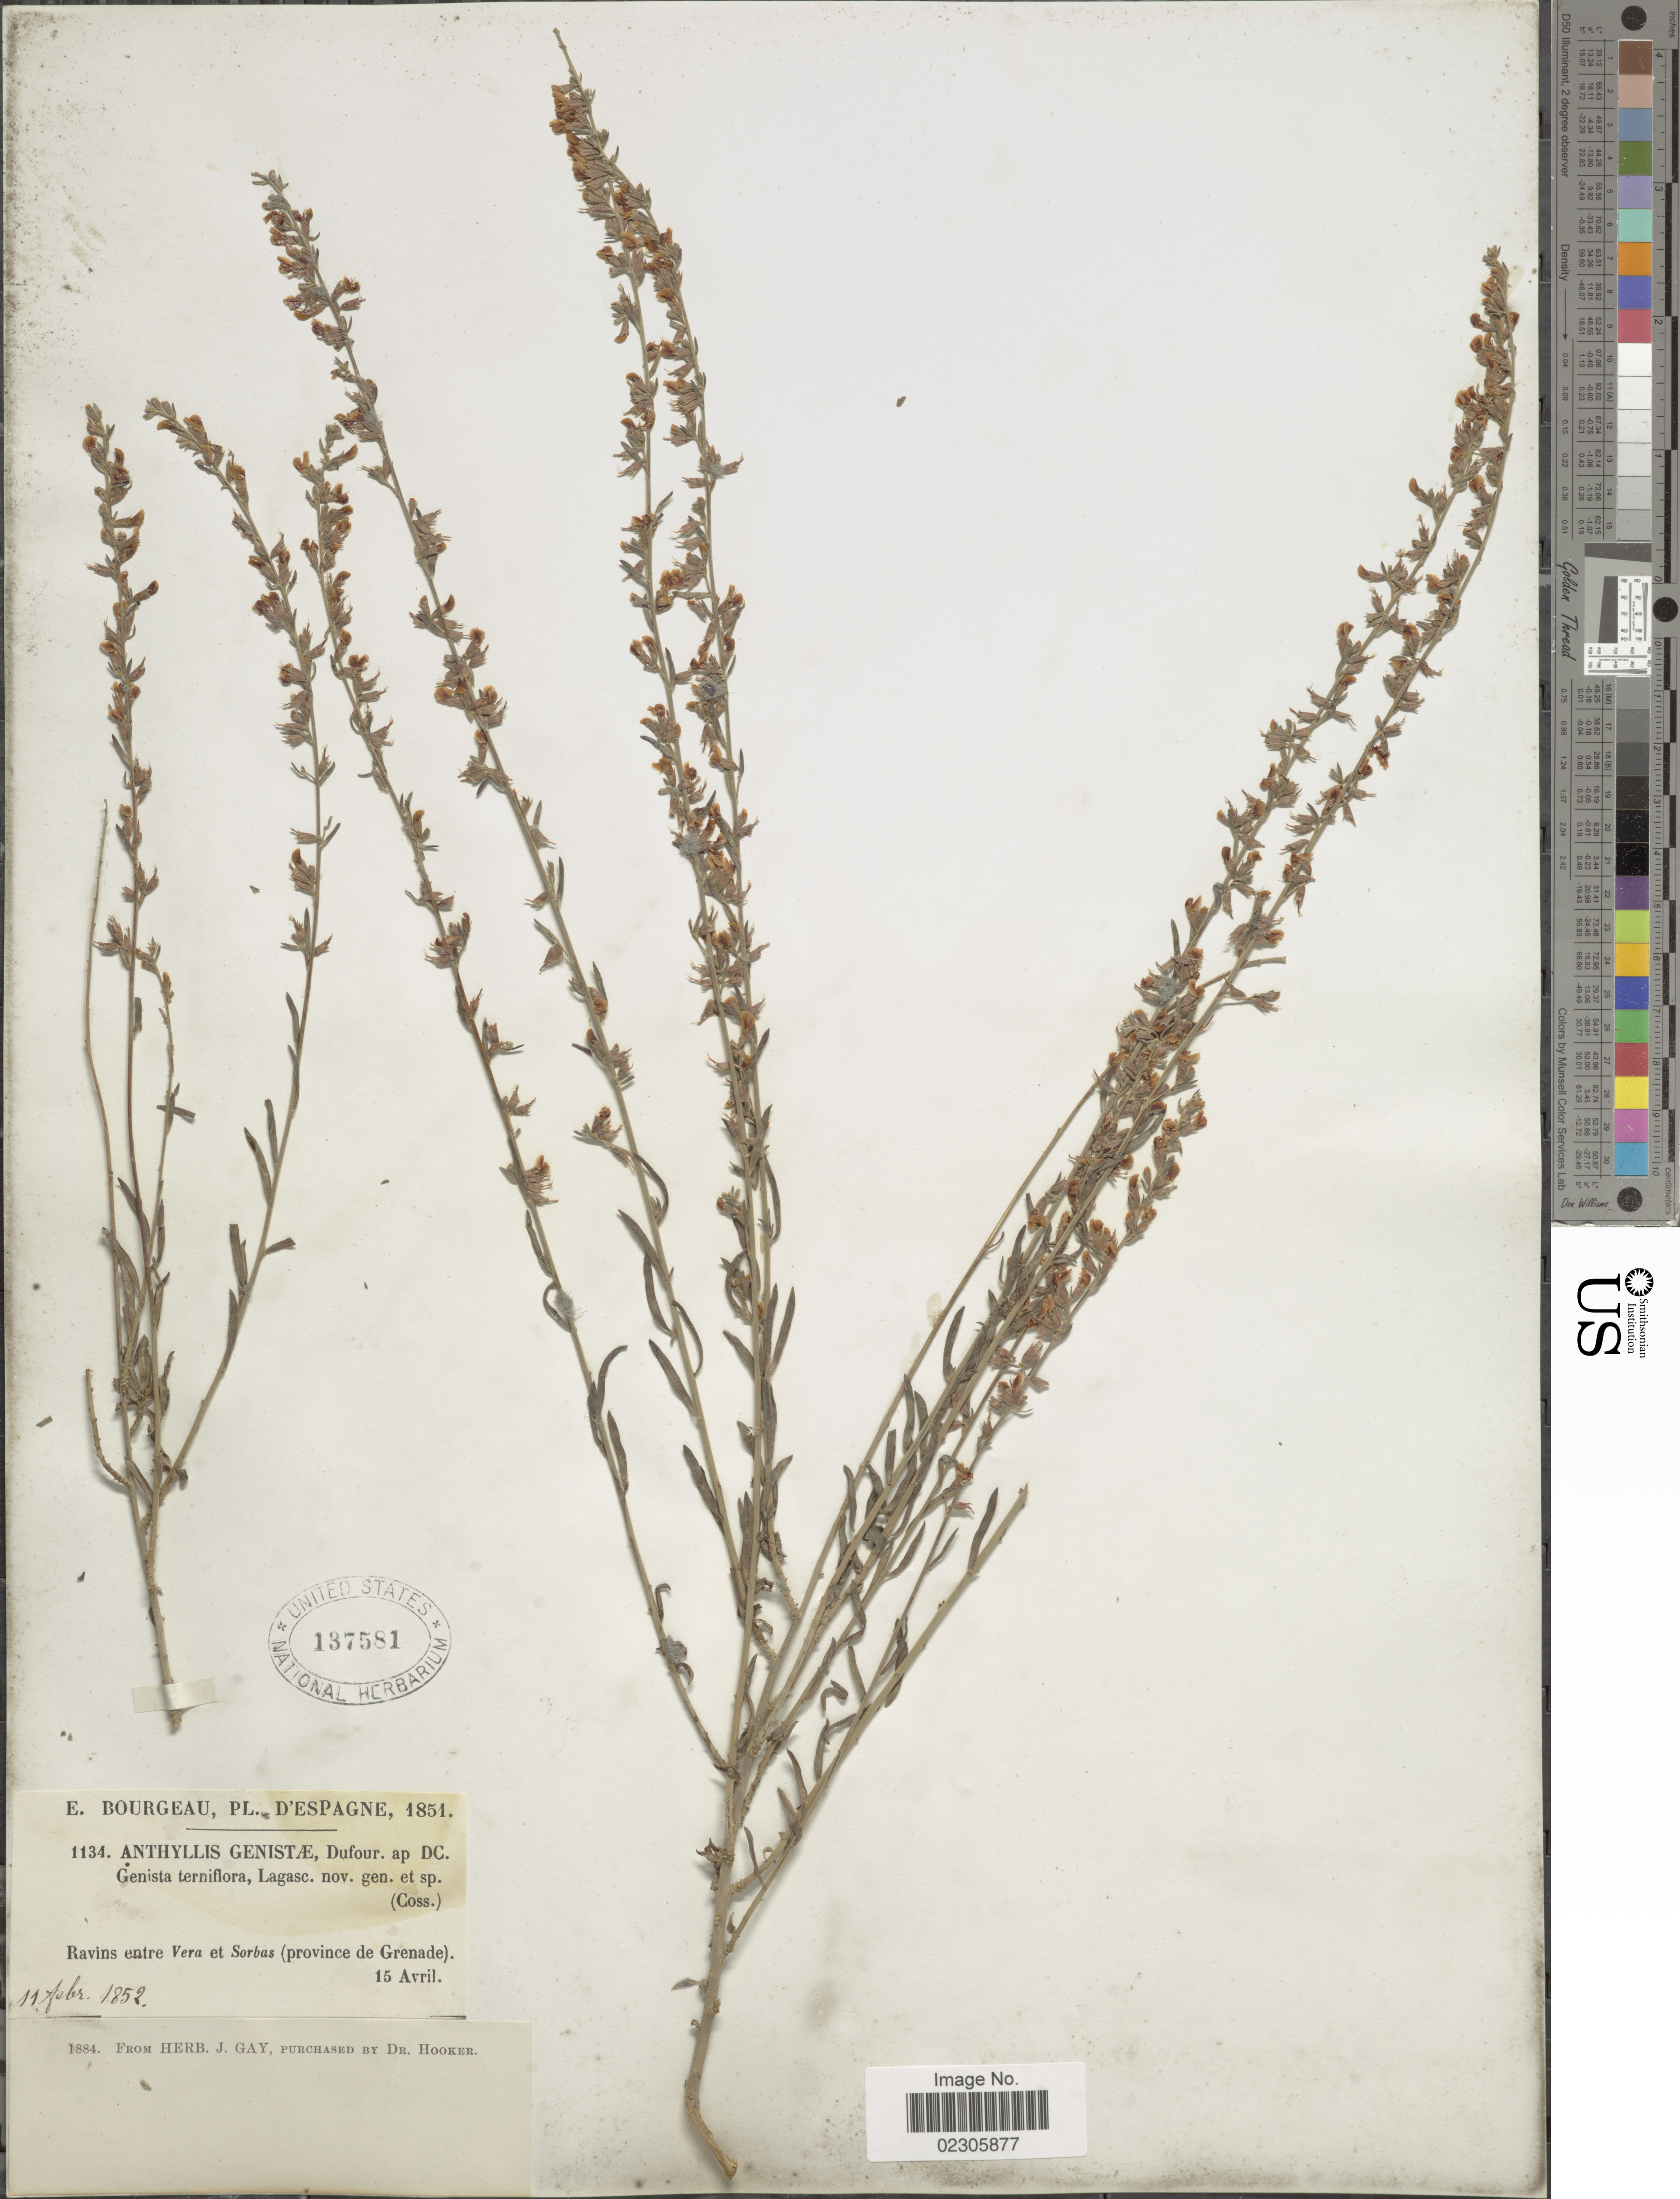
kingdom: Plantae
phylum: Tracheophyta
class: Magnoliopsida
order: Fabales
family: Fabaceae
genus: Anthyllis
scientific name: Anthyllis genistae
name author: DC.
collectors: E. Bourgeau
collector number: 1134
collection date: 1851-04-15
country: Spain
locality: Ravins entre Vera et Sorbas (Province de Grenade)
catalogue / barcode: US 137581